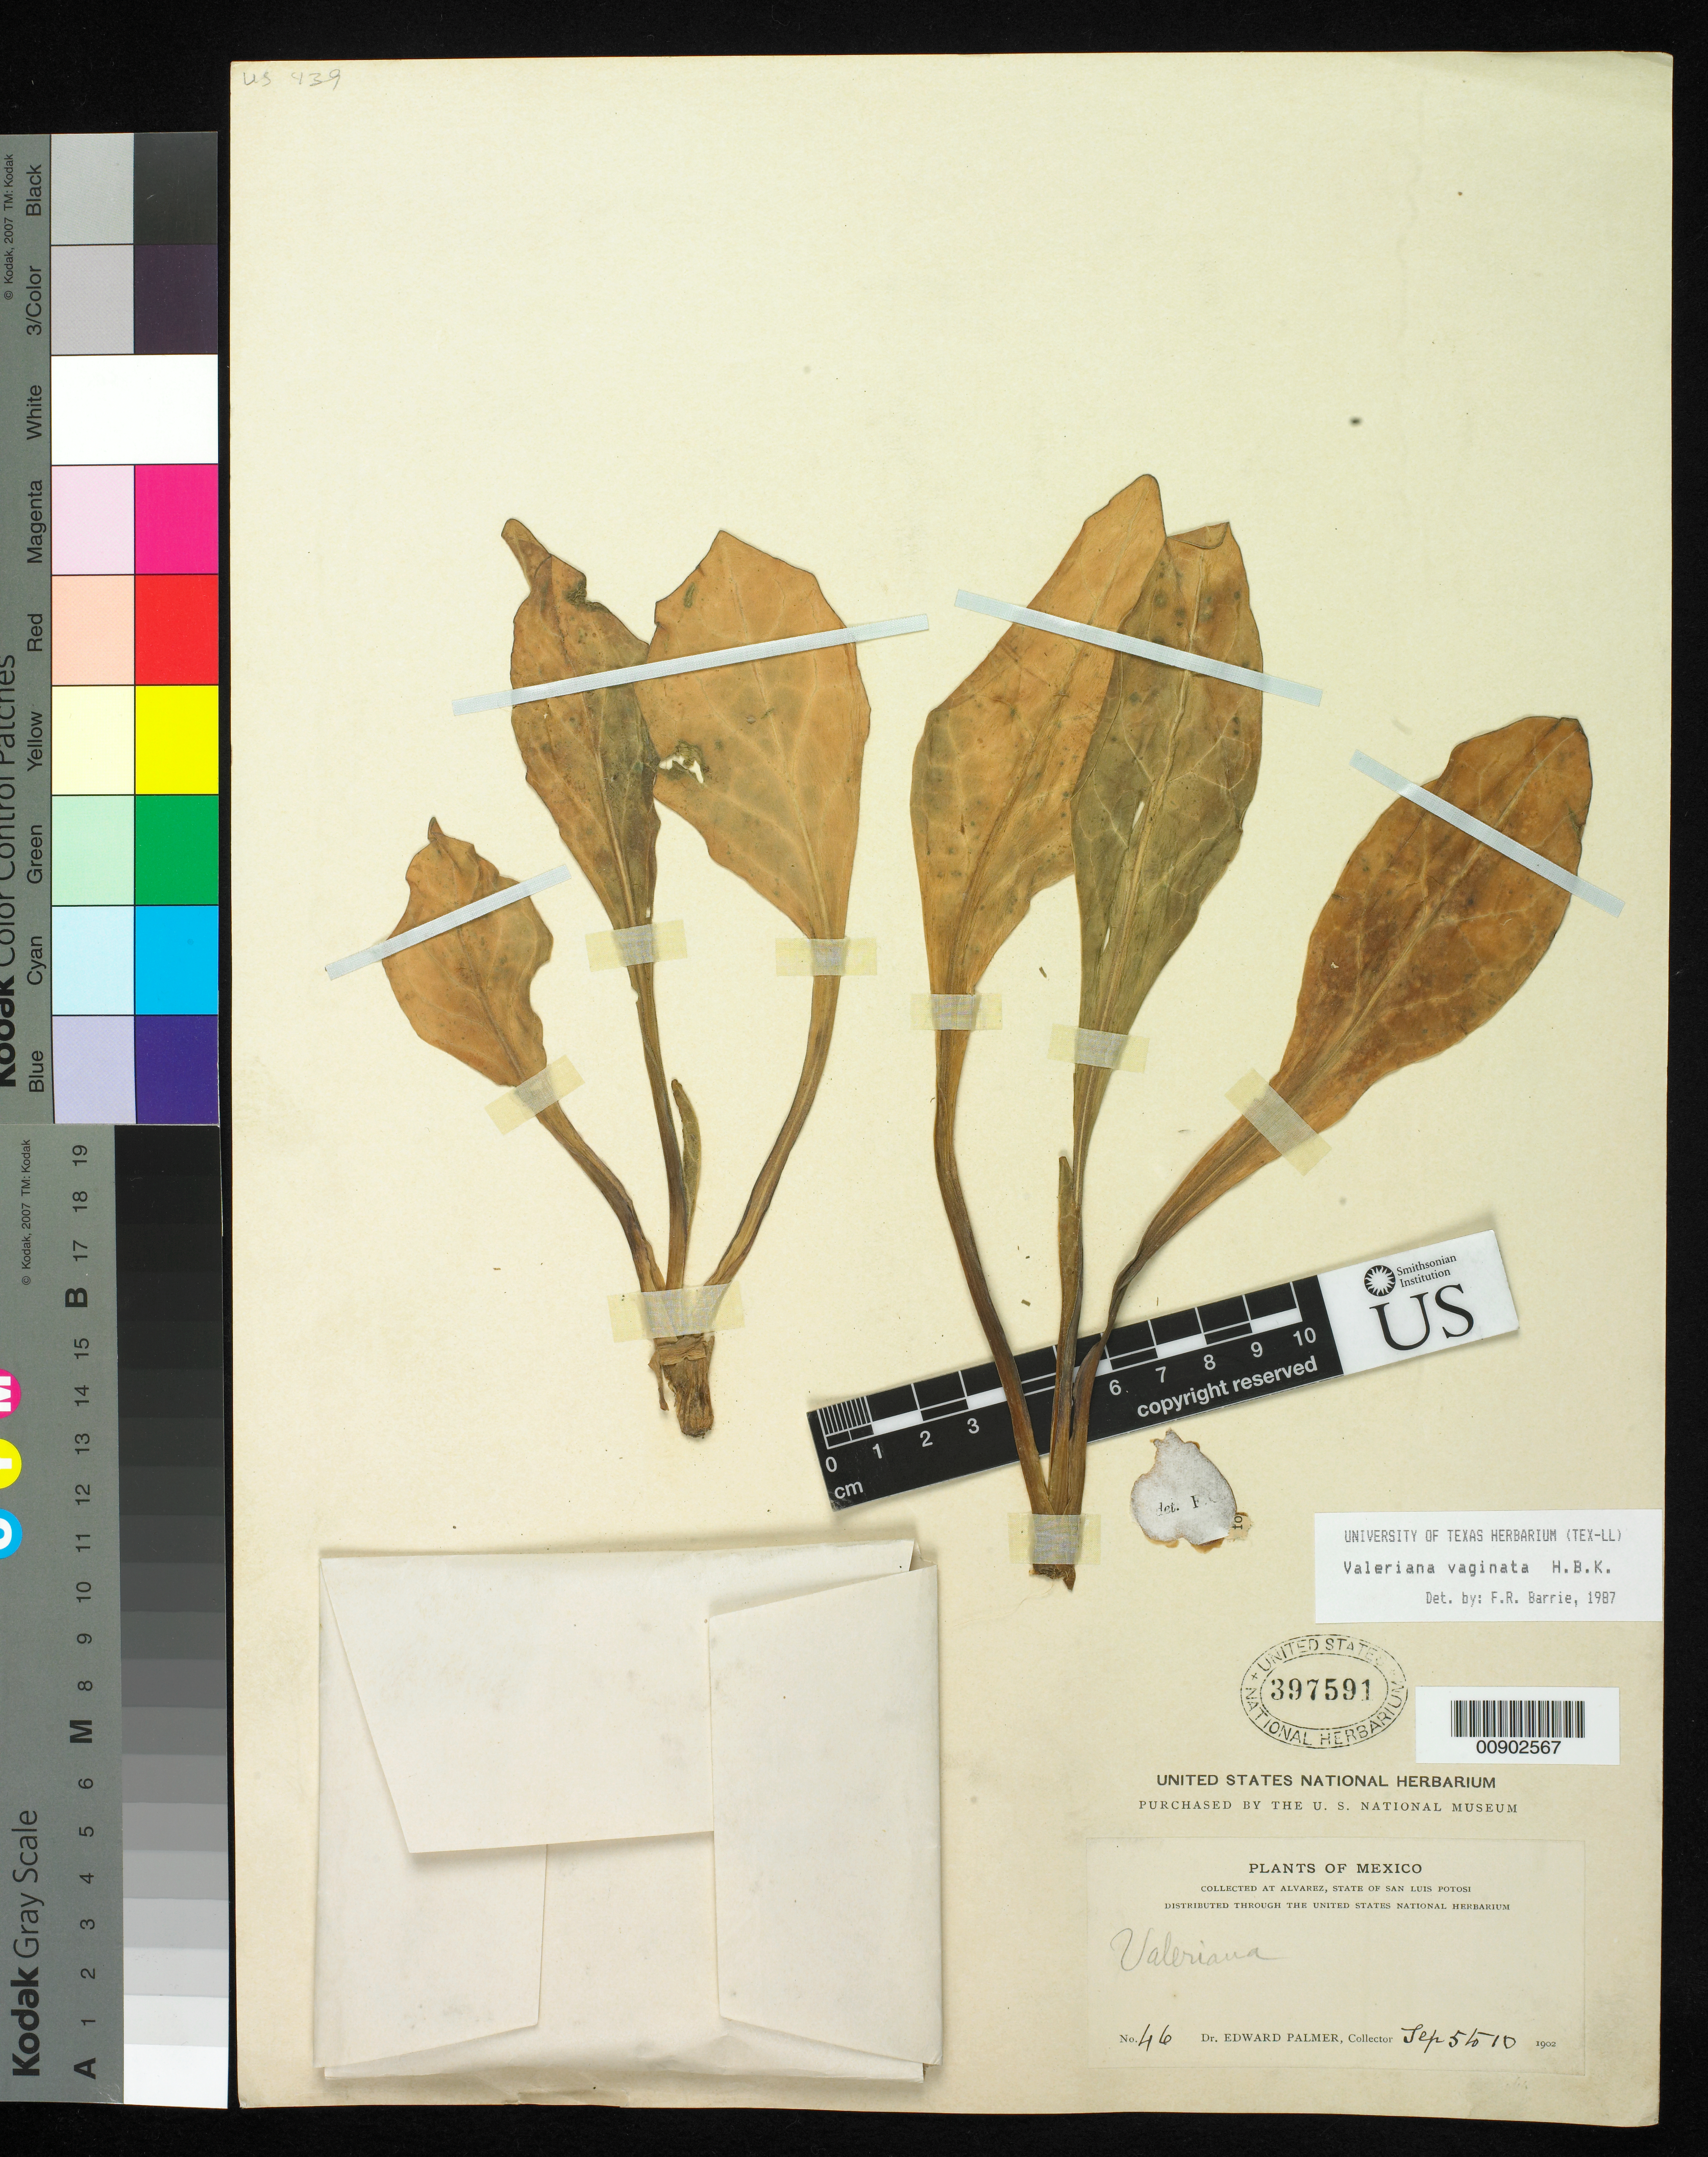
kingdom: Plantae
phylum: Tracheophyta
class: Magnoliopsida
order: Dipsacales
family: Caprifoliaceae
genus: Valeriana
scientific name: Valeriana vaginata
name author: Kunth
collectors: E. Palmer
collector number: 46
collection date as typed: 05 Sep 1902 to 10 Sep 1902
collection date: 1902-09-05/1902-09-10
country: Mexico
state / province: San Luis Potosí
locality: Alvarez, San Luis Potosí.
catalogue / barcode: US 397591